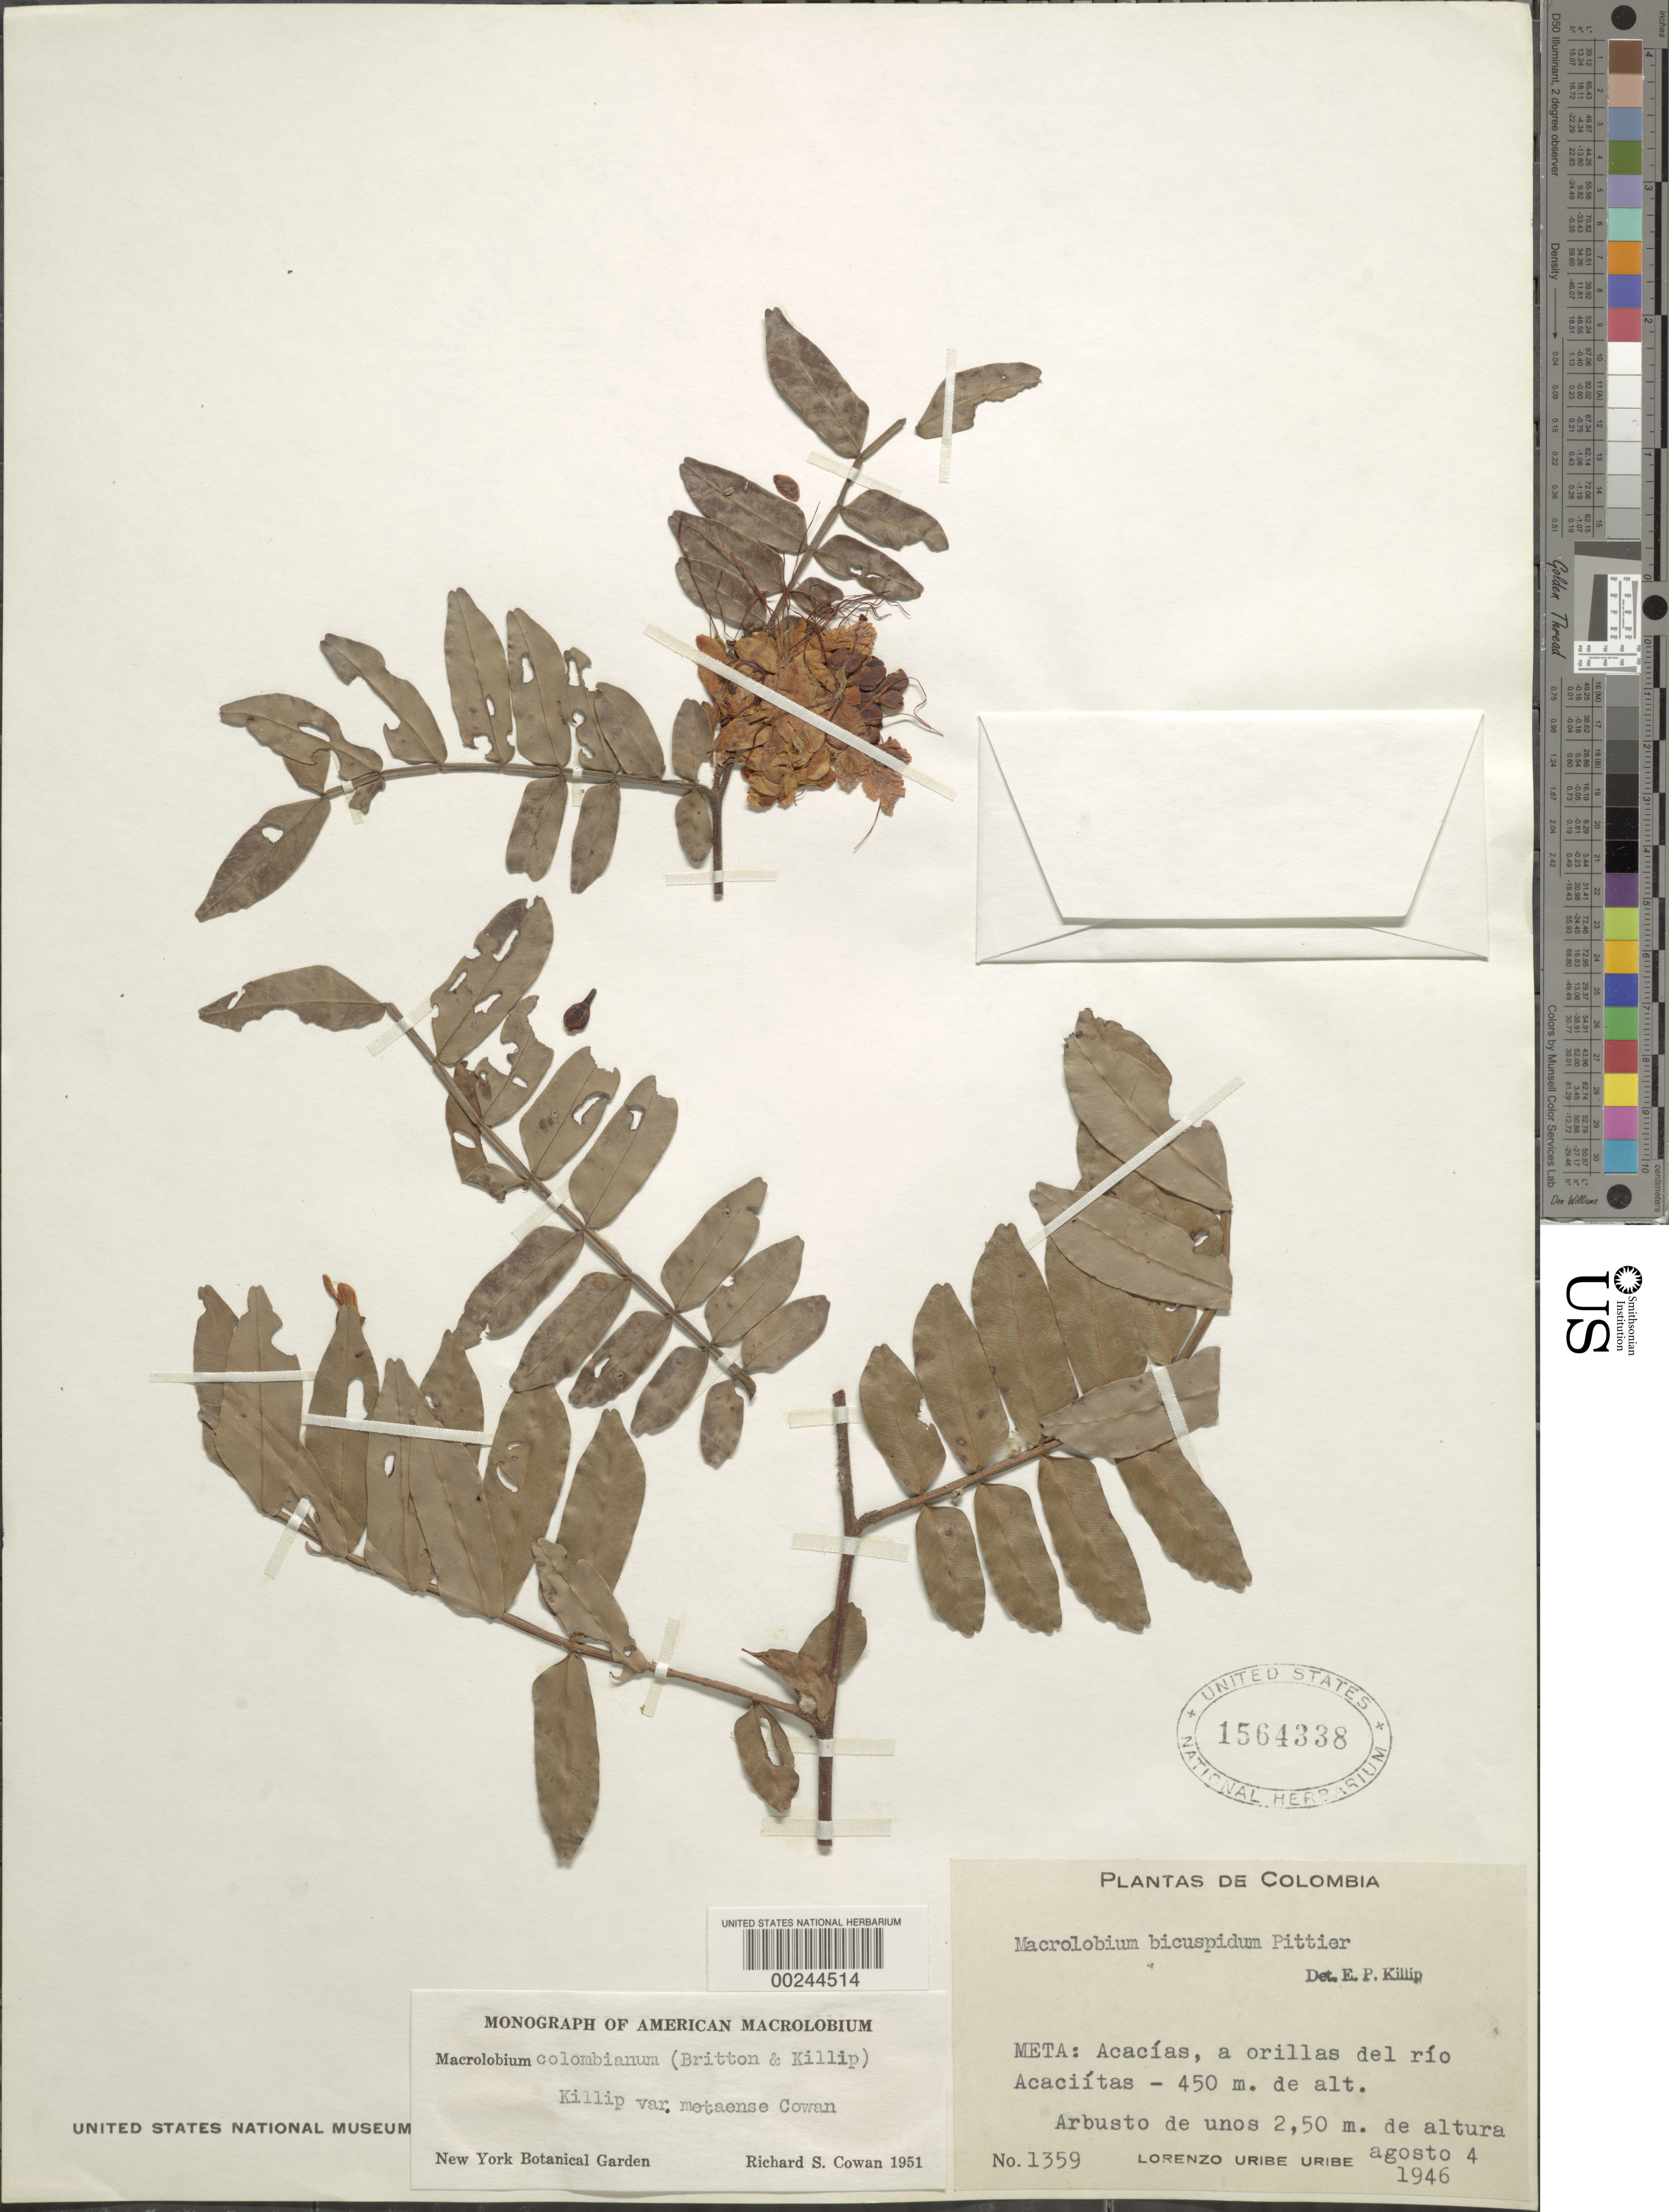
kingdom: Plantae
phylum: Tracheophyta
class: Magnoliopsida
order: Fabales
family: Fabaceae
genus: Macrolobium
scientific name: Macrolobium colombianum var. metaense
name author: R.S. Cowan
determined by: Cowan, R. S.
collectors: L. Uribe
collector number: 1359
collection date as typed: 04 Aug 1946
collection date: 1946-08-04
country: Colombia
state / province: Meta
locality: Acacias, Rio Acacitas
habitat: River bank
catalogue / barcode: US 1564338